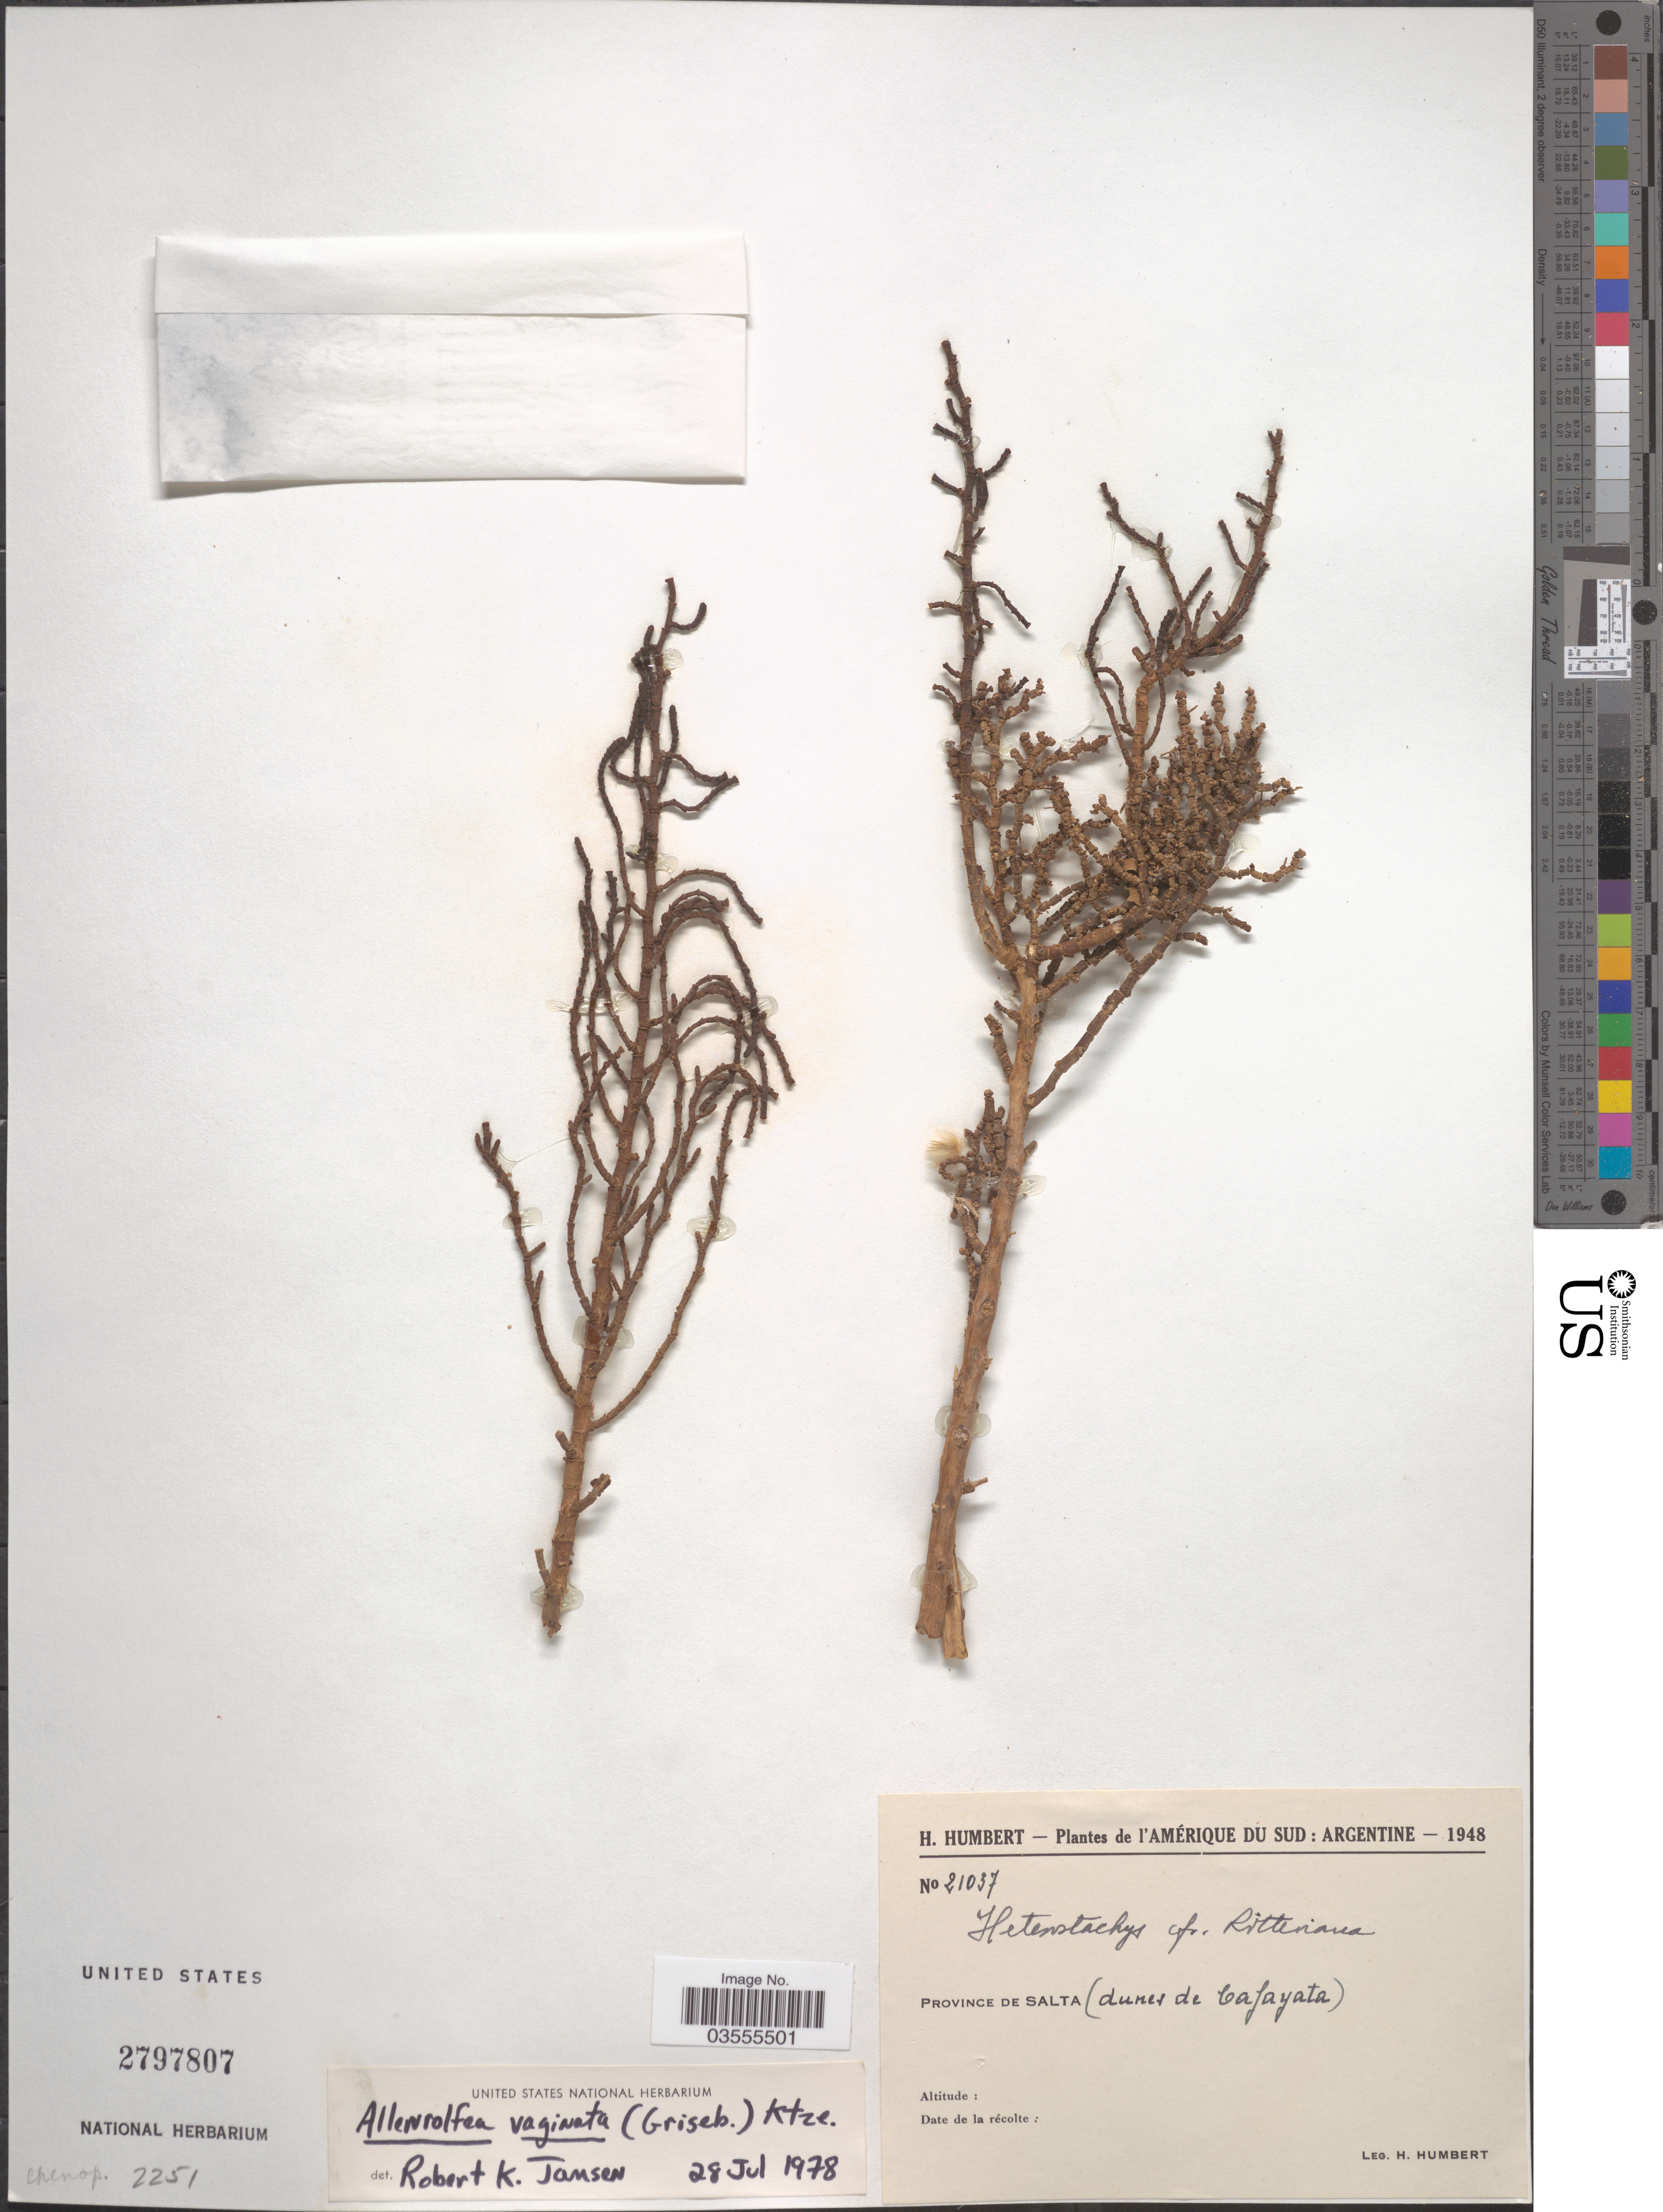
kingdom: Plantae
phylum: Tracheophyta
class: Magnoliopsida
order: Caryophyllales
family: Amaranthaceae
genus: Allenrolfea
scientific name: Allenrolfea vaginata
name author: (Griseb.) Kuntze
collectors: H. Humbert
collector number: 21037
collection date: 1948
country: Argentina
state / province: Salta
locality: Province de Salta (dunes de Cafayata).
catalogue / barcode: US 2797807